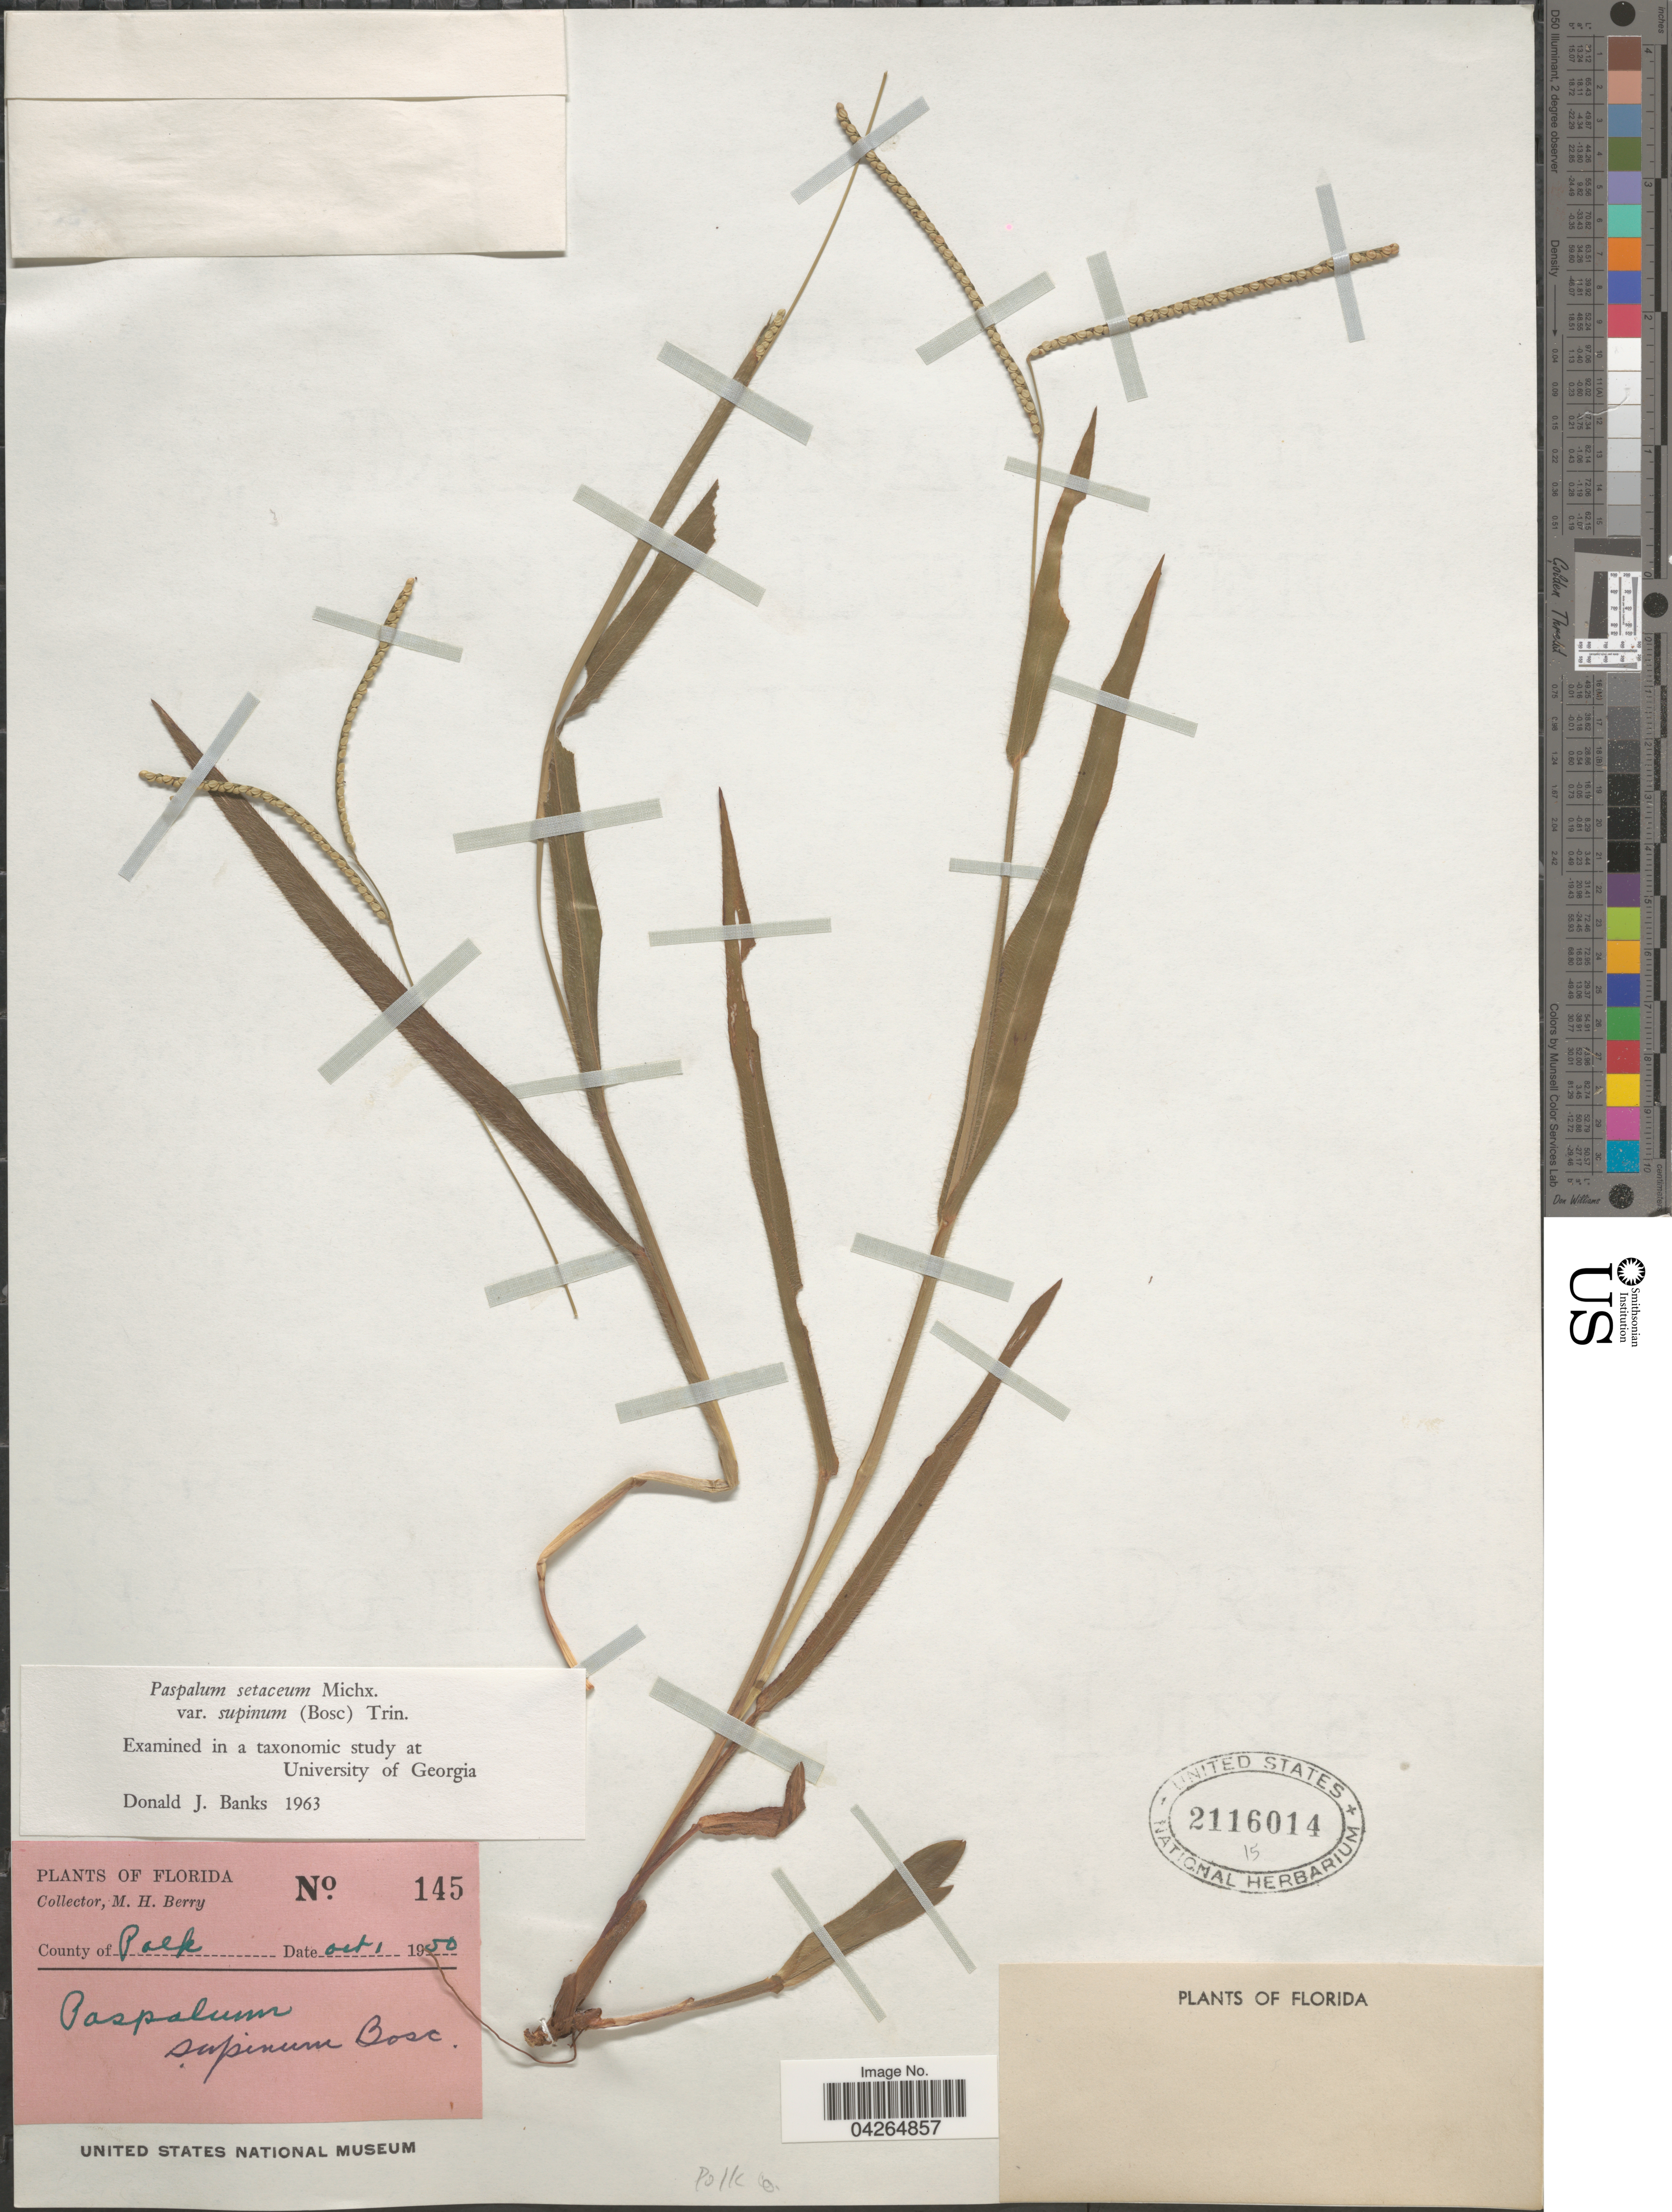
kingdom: Plantae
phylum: Tracheophyta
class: Liliopsida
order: Poales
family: Poaceae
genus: Paspalum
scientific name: Paspalum setaceum var. supinum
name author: (Bosc ex Poir.) Trin.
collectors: M. Berry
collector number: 145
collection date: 1950-10-01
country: United States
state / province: Florida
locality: County of Polk.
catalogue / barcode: US 2116014